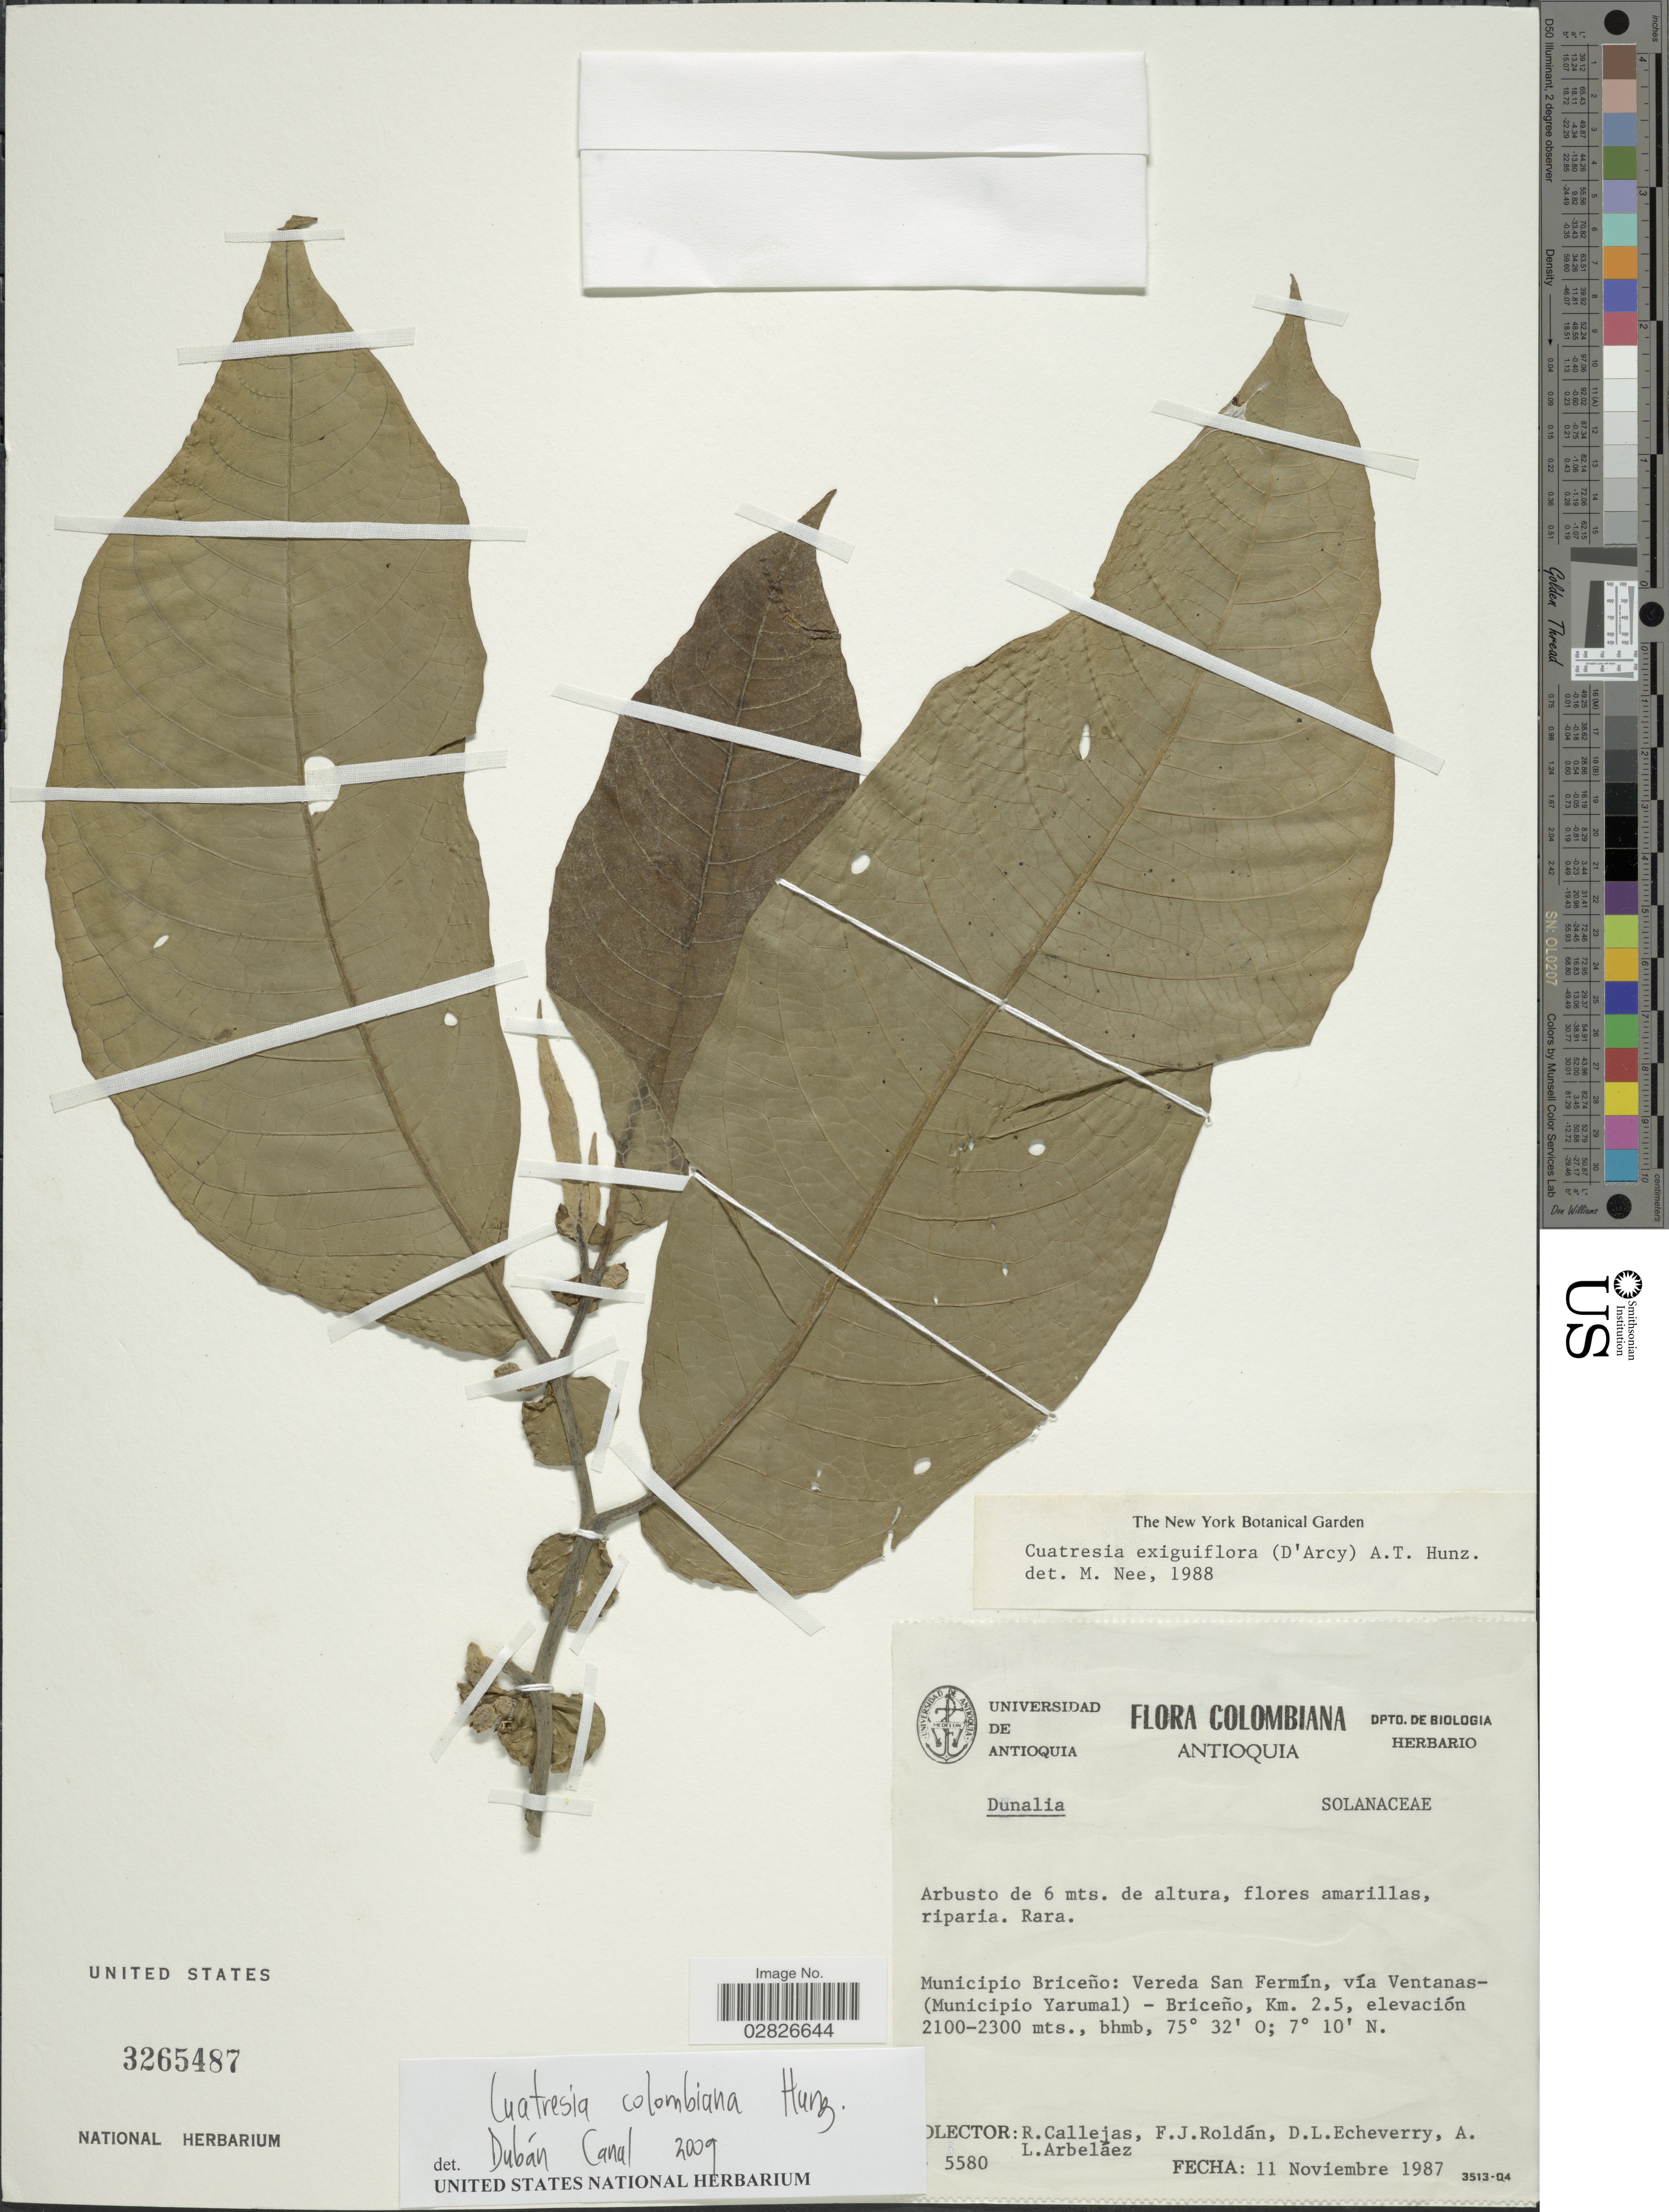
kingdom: Plantae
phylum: Tracheophyta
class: Magnoliopsida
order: Solanales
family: Solanaceae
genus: Cuatresia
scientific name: Cuatresia colombiana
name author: Hunz.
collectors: R. Callejas, F. J. Roldán, D. Echeverry & A. Arbeláez Alvarez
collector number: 5580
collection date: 1987-11-11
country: Colombia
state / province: Antioquia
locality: Municipio Briceño, Vereda San Fermín, vía Ventanas-(Municipio Yarumal) - Briceño, Km. 2.5.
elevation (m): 2100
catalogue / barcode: US 3265487